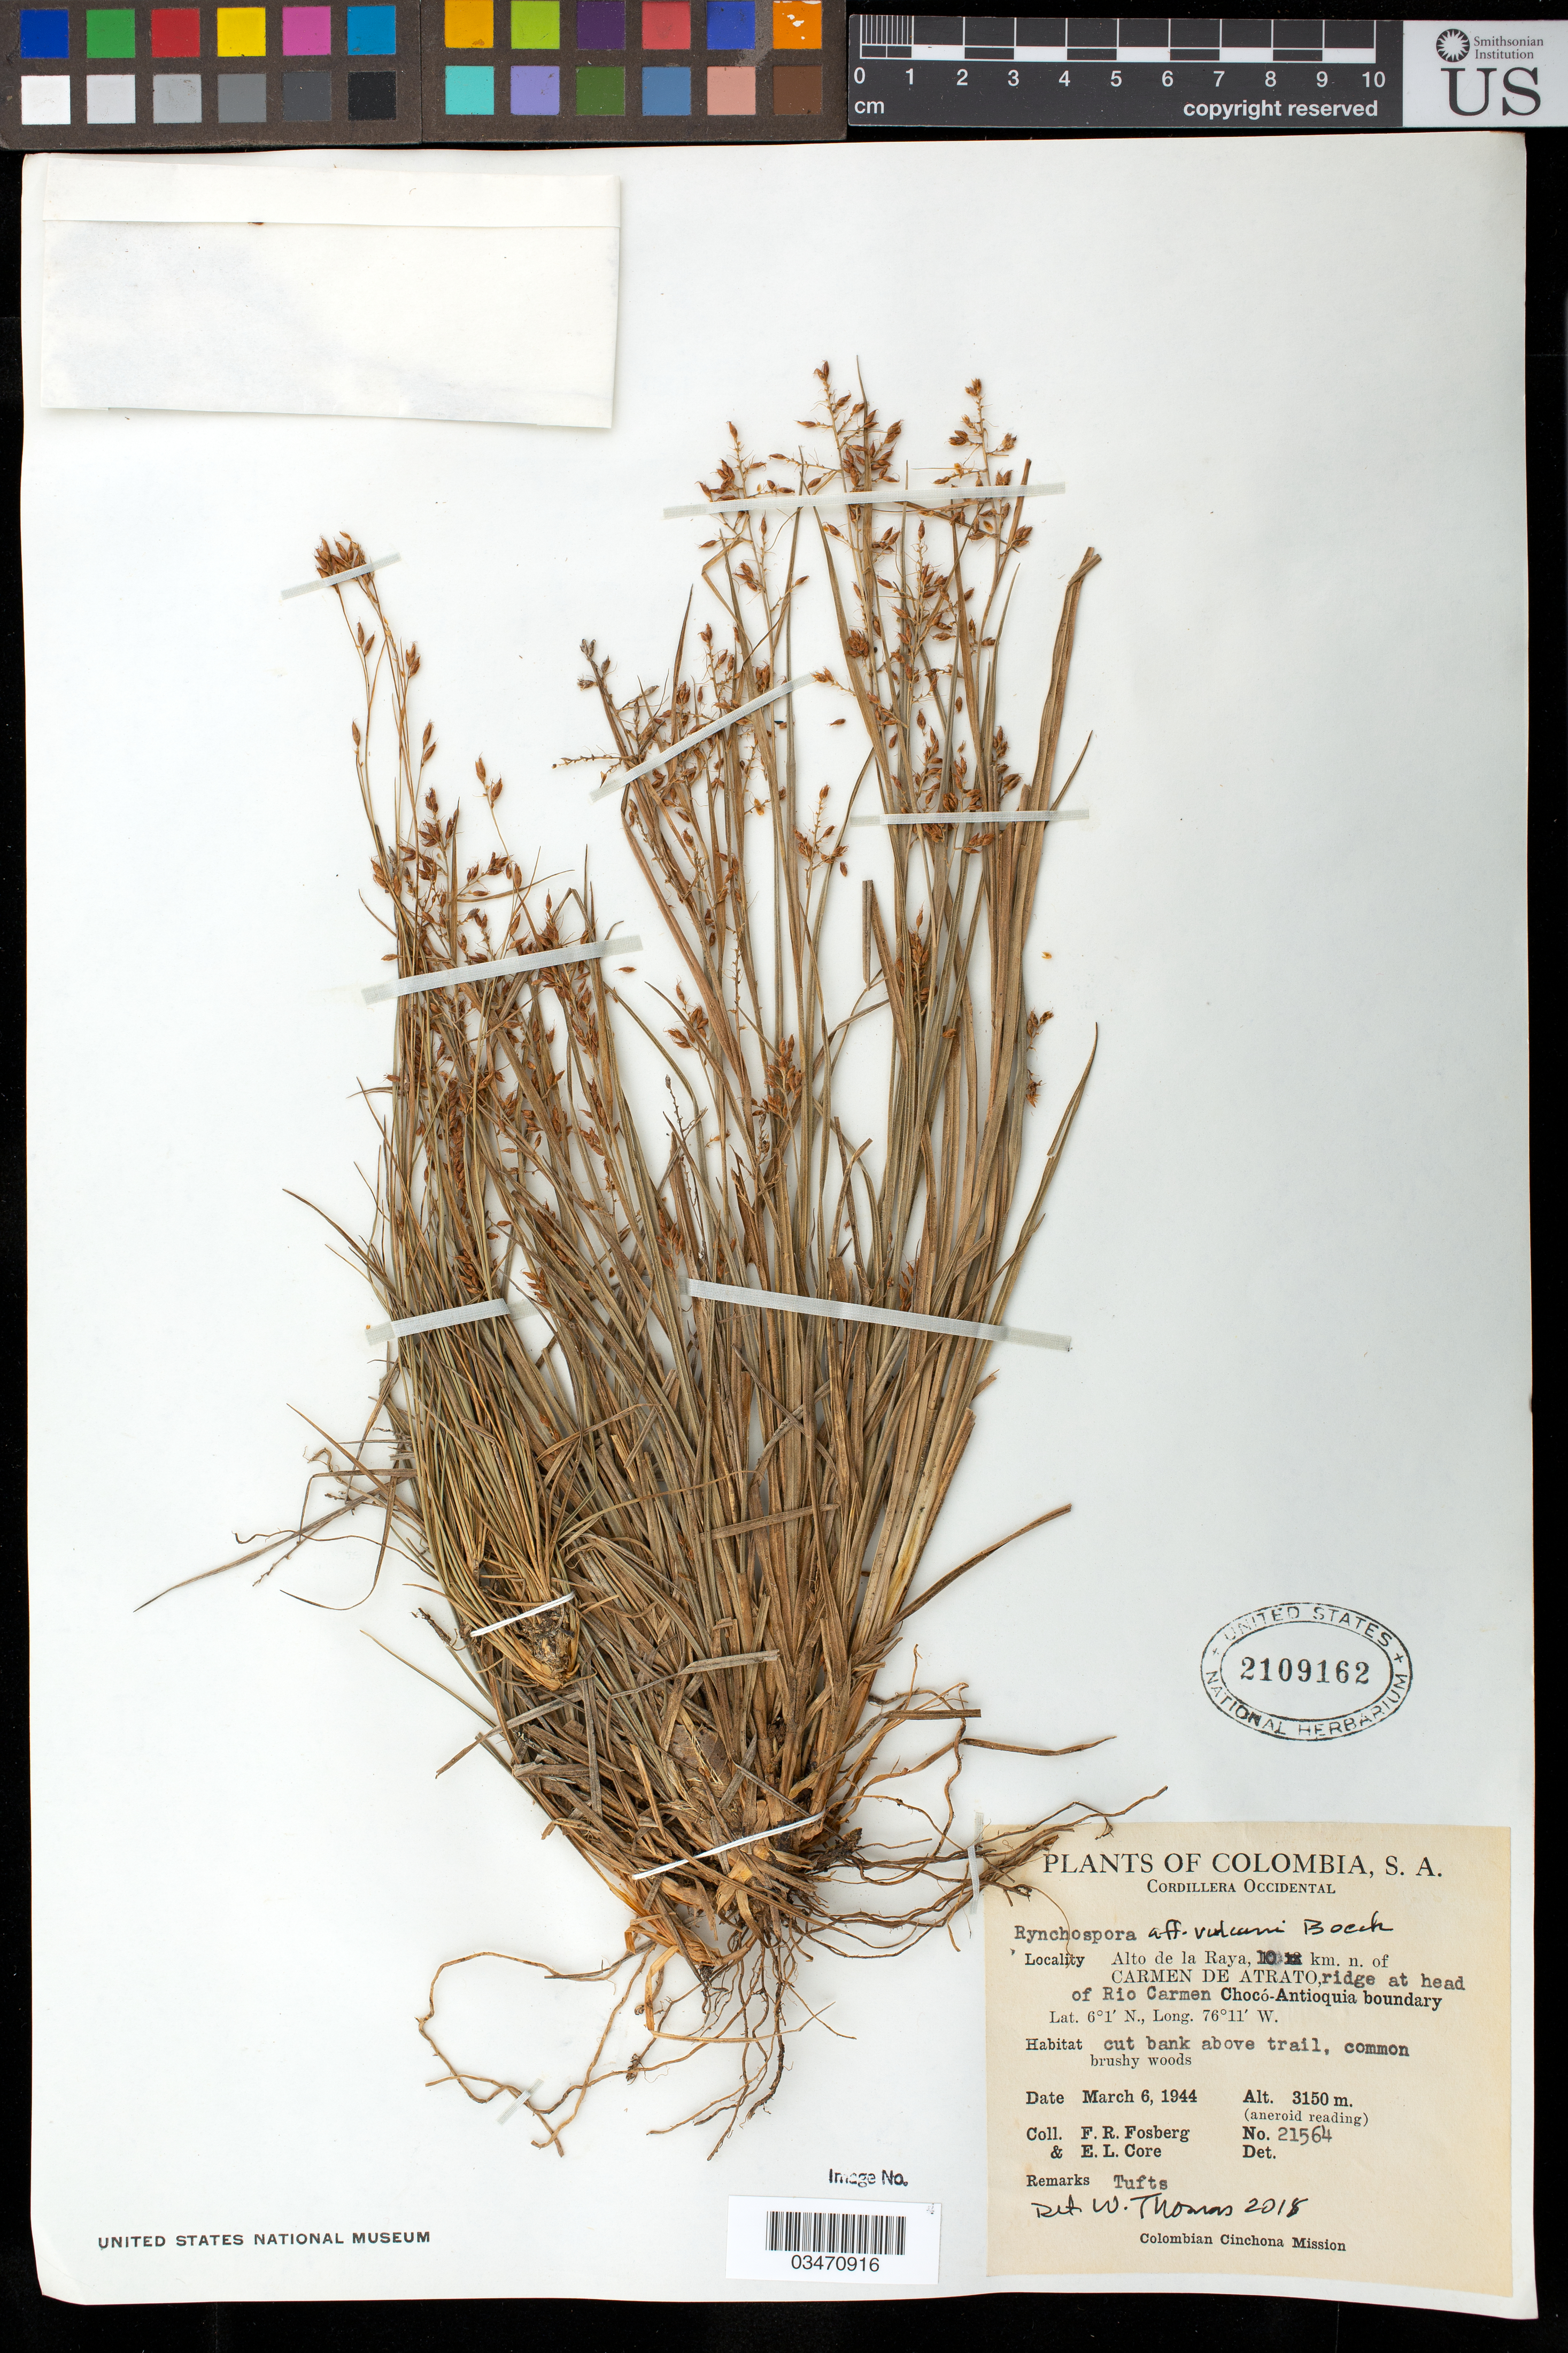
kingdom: Plantae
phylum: Tracheophyta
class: Liliopsida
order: Poales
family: Cyperaceae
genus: Rhynchospora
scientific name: Rhynchospora vulcani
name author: Boeckeler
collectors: F. R. Fosberg & E. L. Core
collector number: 21564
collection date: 1944-03-06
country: Colombia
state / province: Chocó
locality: Cordillera Occidental. Alto de la Raya, 10 km N of Carmen de Atrato, ridge at head of Rio Carmen, Chocó- Antioquia boundary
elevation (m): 3150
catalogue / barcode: US 2109162